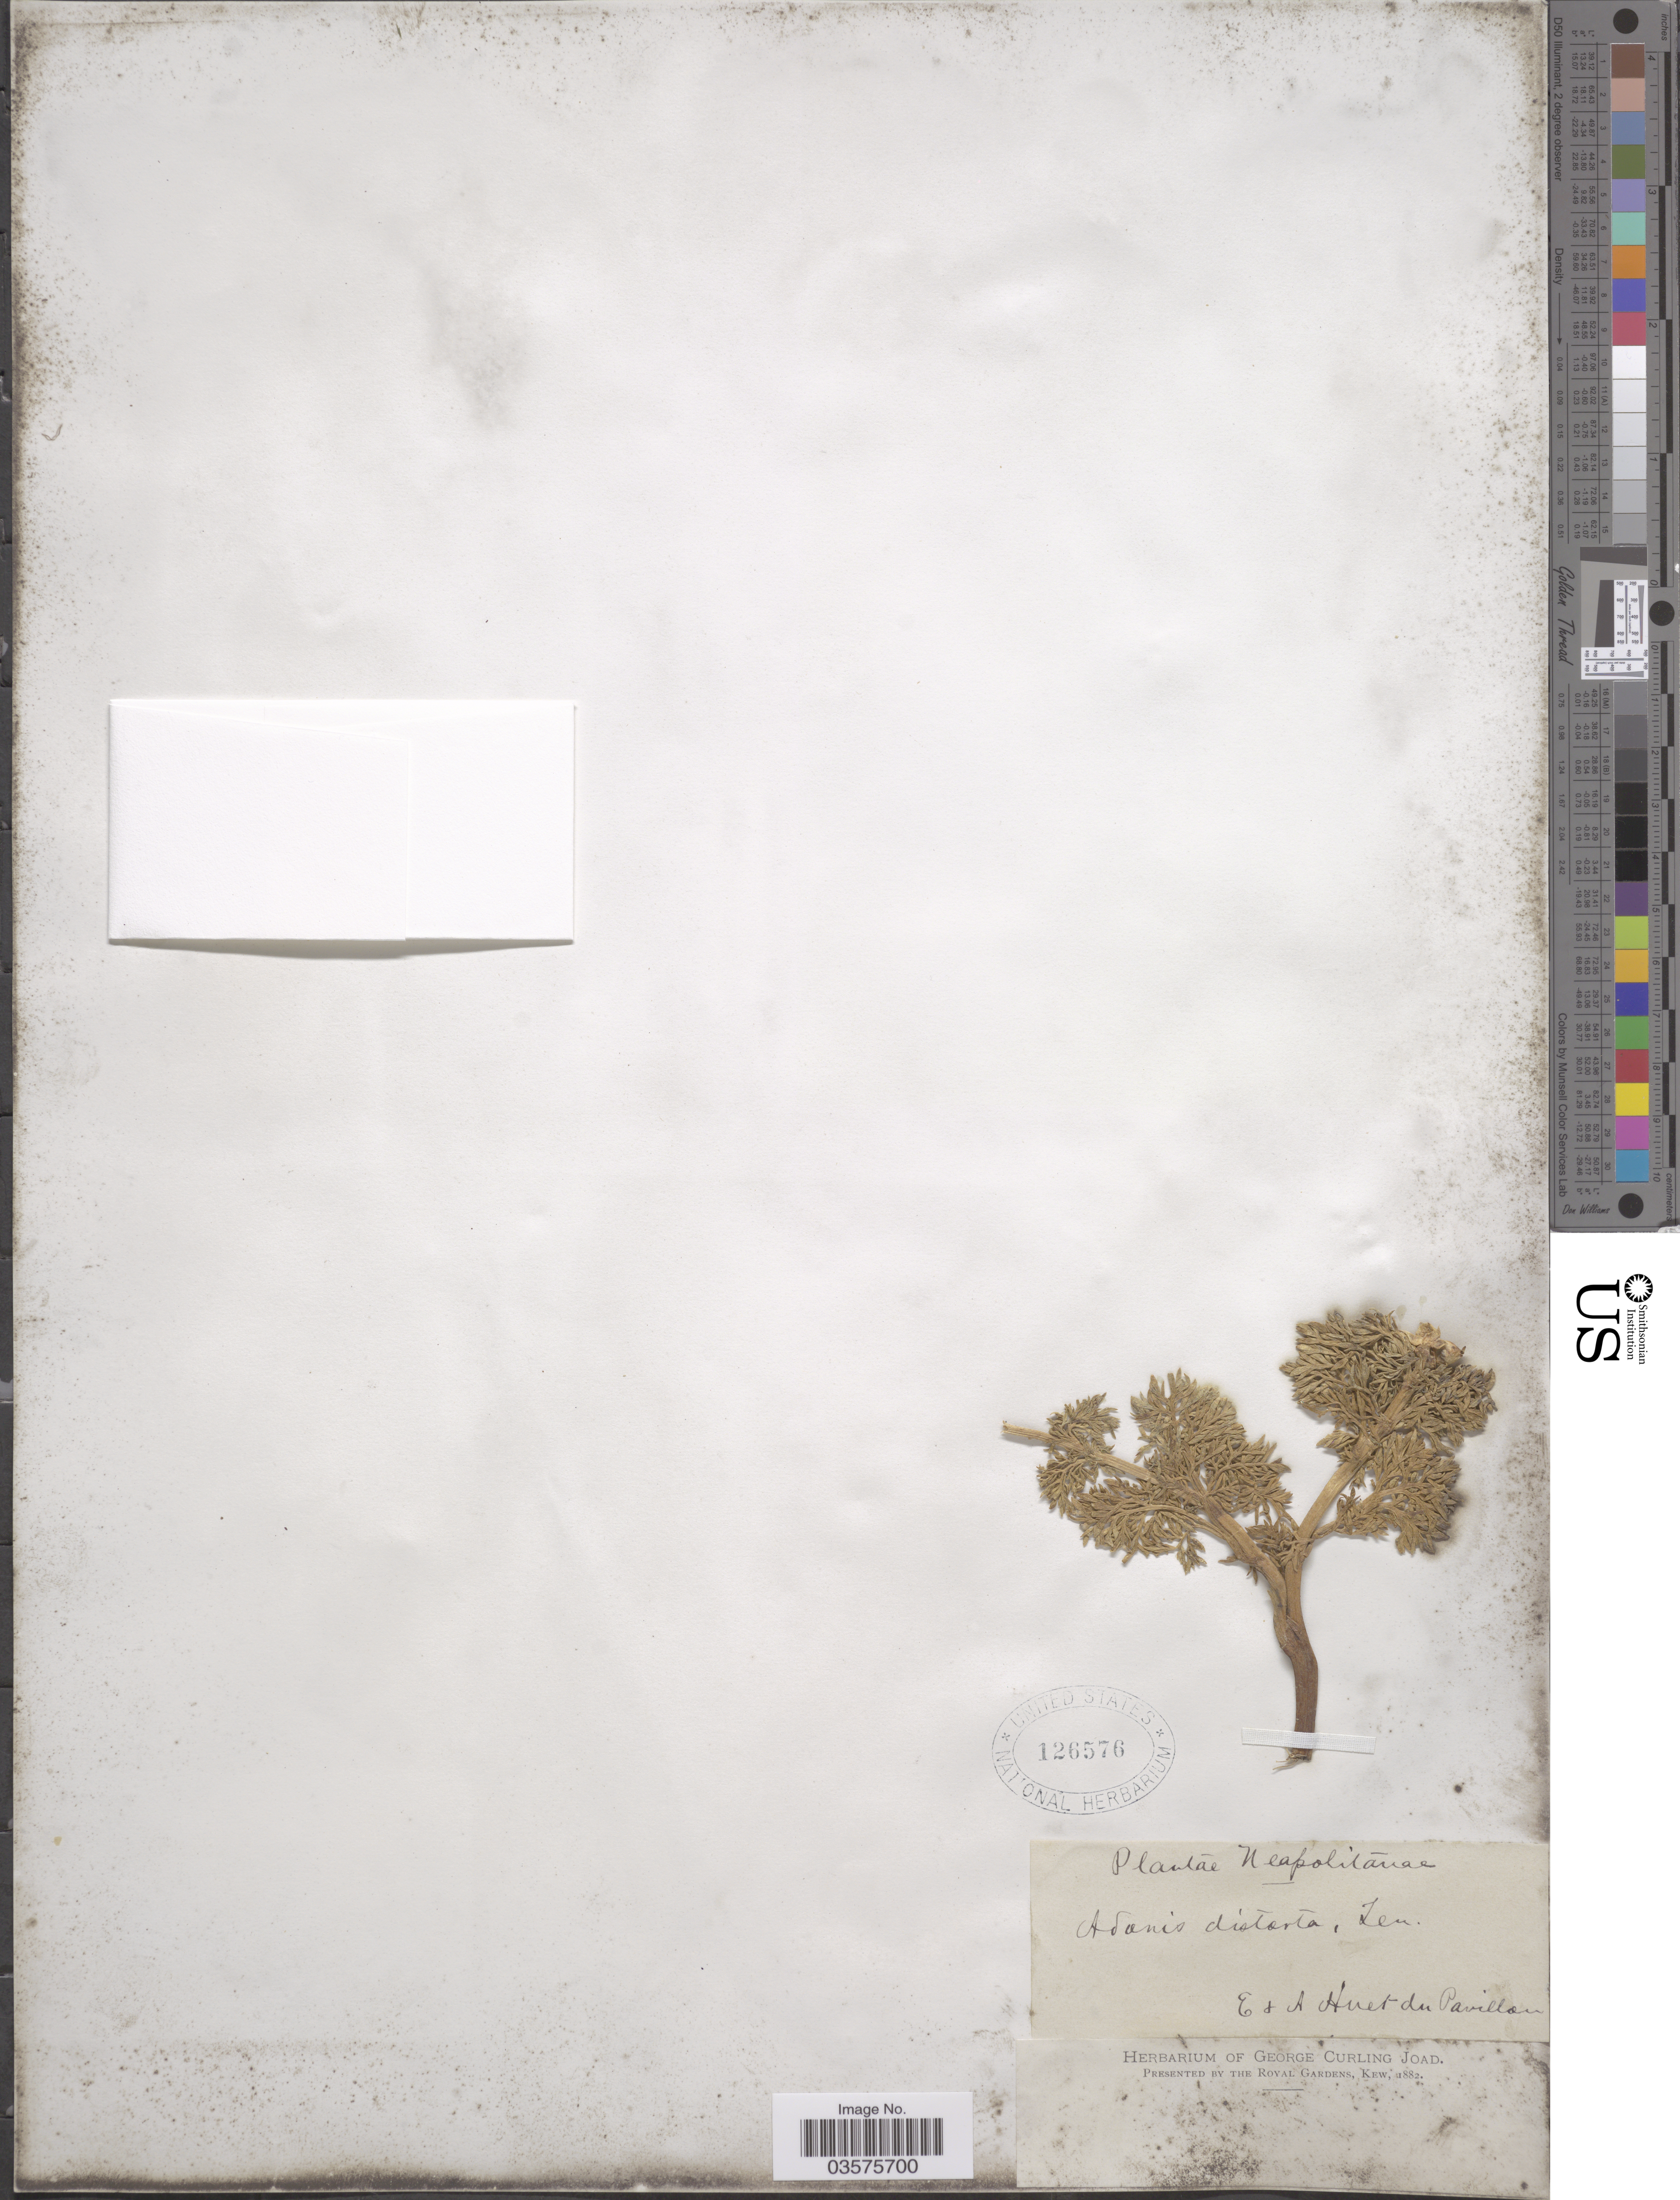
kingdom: Plantae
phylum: Tracheophyta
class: Magnoliopsida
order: Ranunculales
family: Ranunculaceae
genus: Adonis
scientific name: Adonis distorta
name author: Ten.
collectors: E. Huet du Pavillon & A. Huet du Pavillon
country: Italy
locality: Neapolitanae.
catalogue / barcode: US 126576